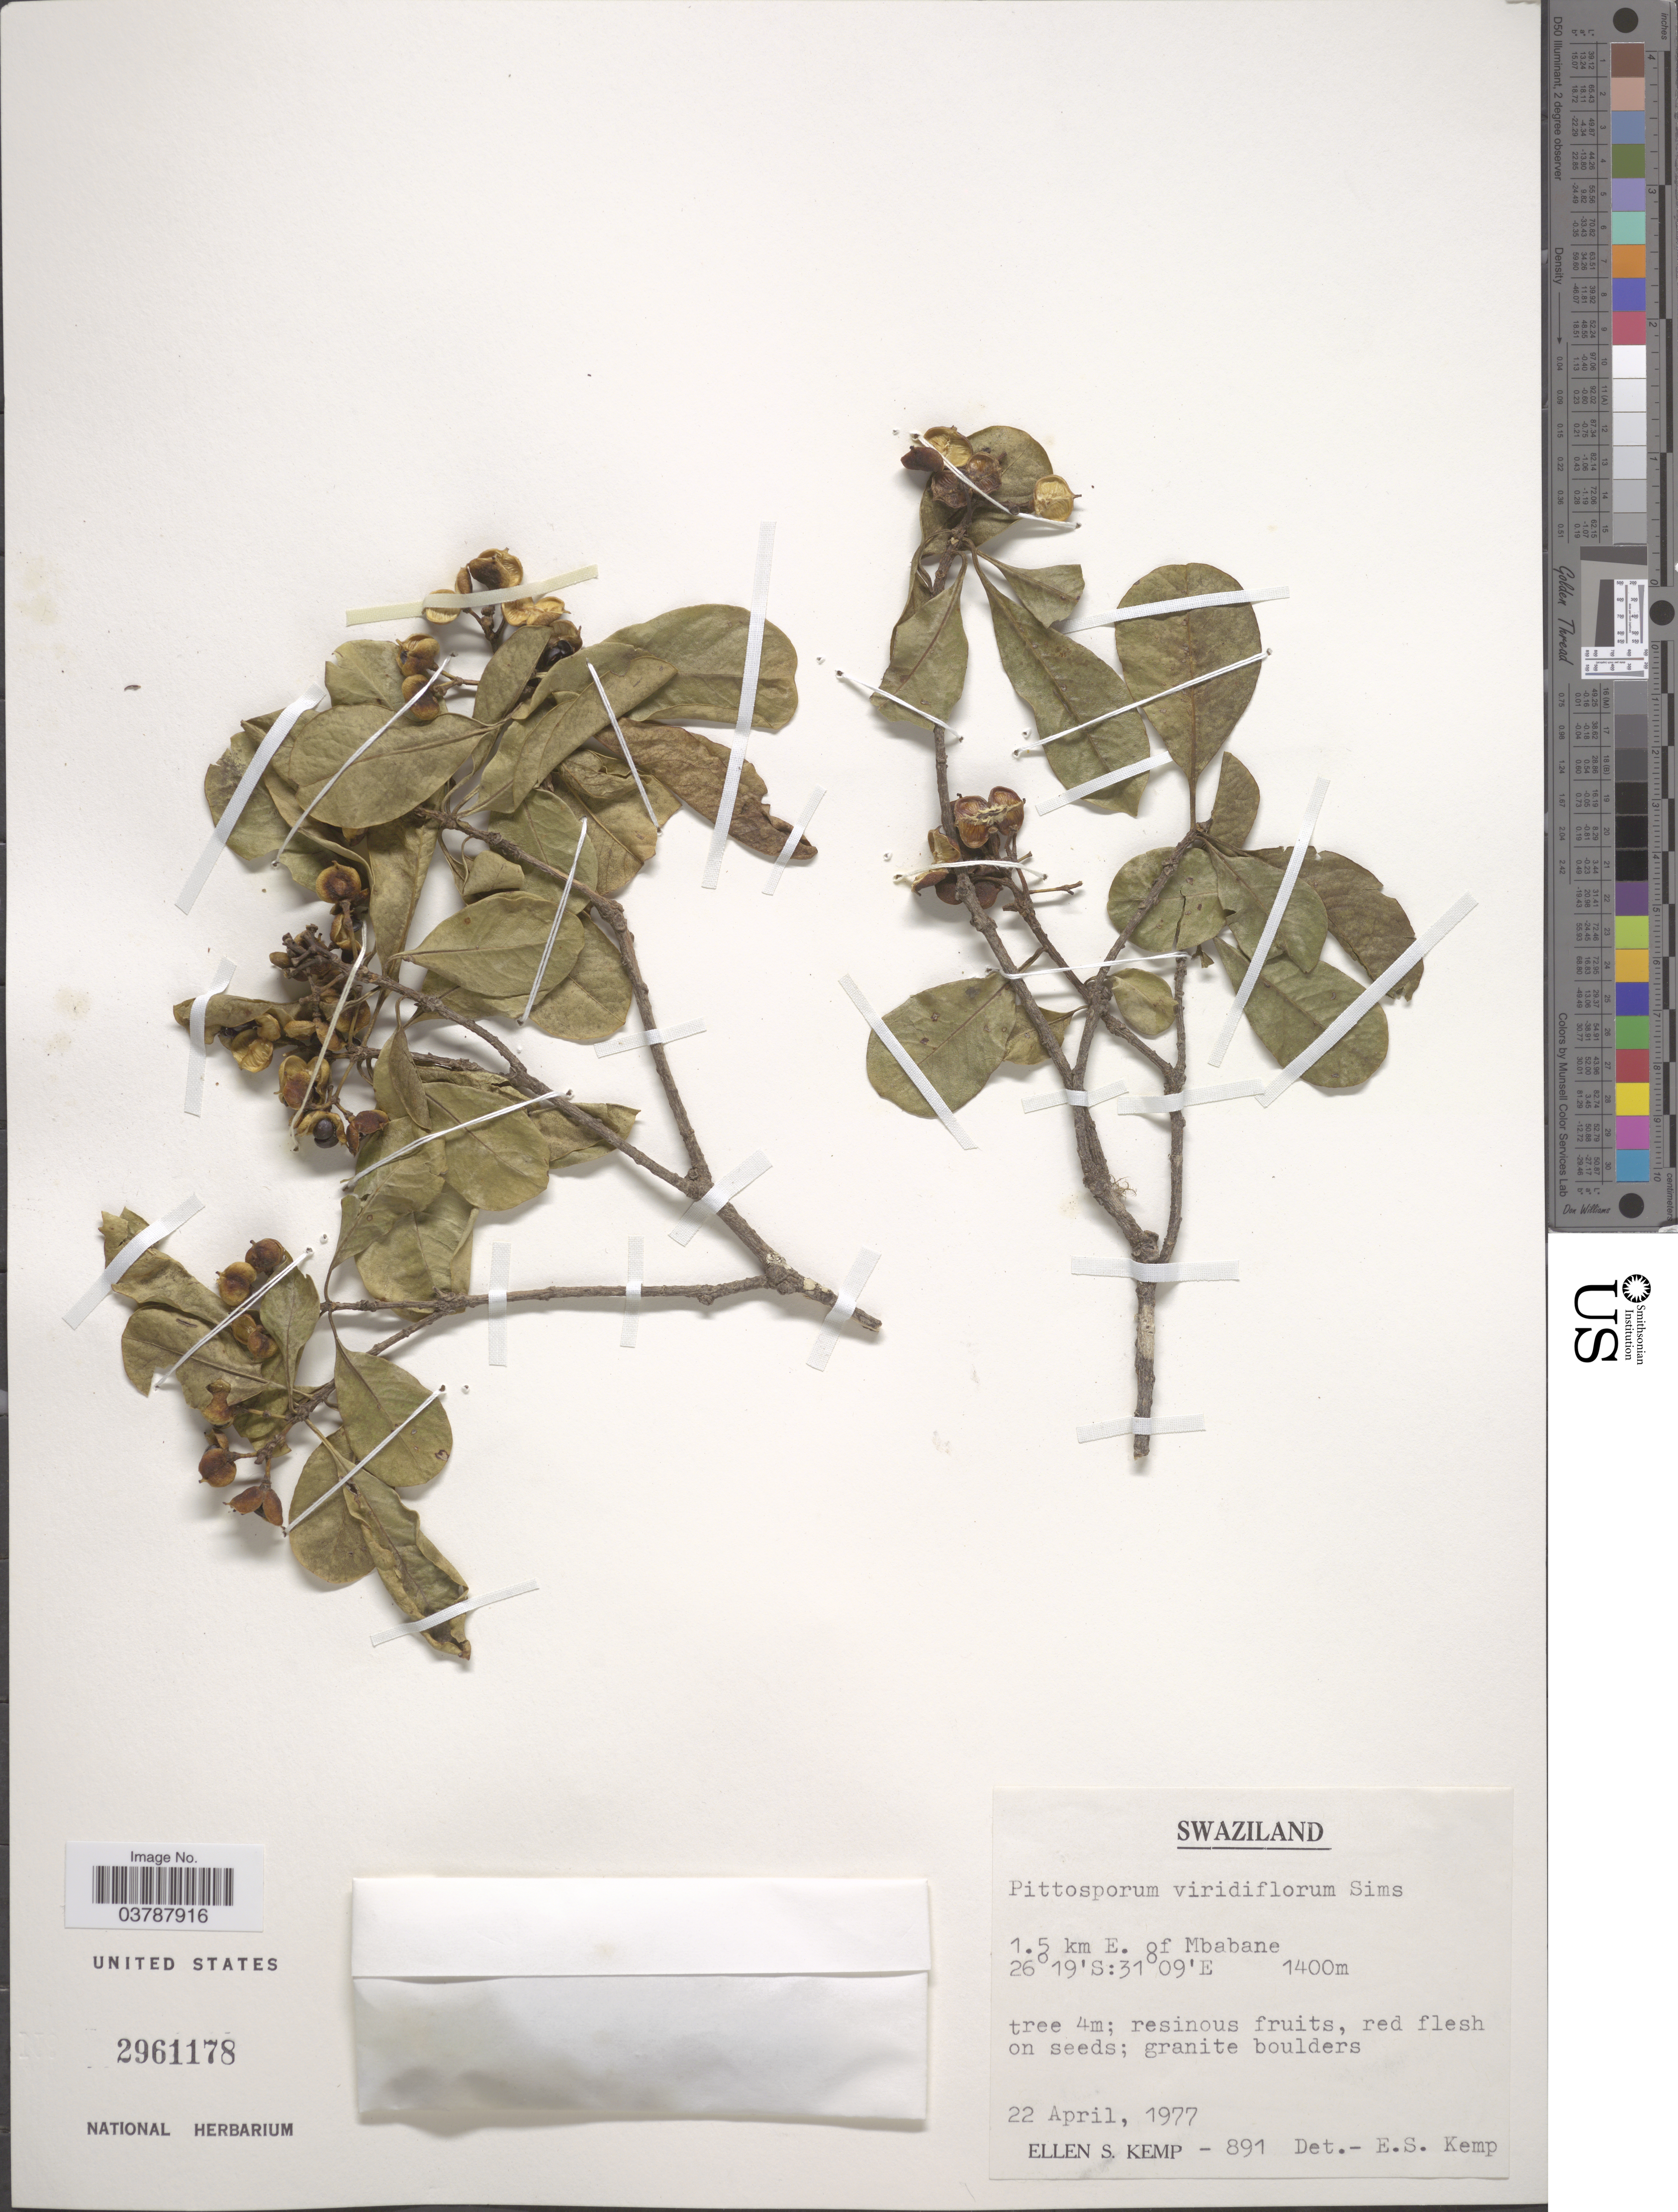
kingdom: Plantae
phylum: Tracheophyta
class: Magnoliopsida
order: Apiales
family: Pittosporaceae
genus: Pittosporum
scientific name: Pittosporum viridiflorum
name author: Sims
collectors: E. S. Kemp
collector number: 891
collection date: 1977-04-22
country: Eswatini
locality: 1.5 km E. of Mbabane.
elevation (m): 1400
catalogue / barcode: US 2961178